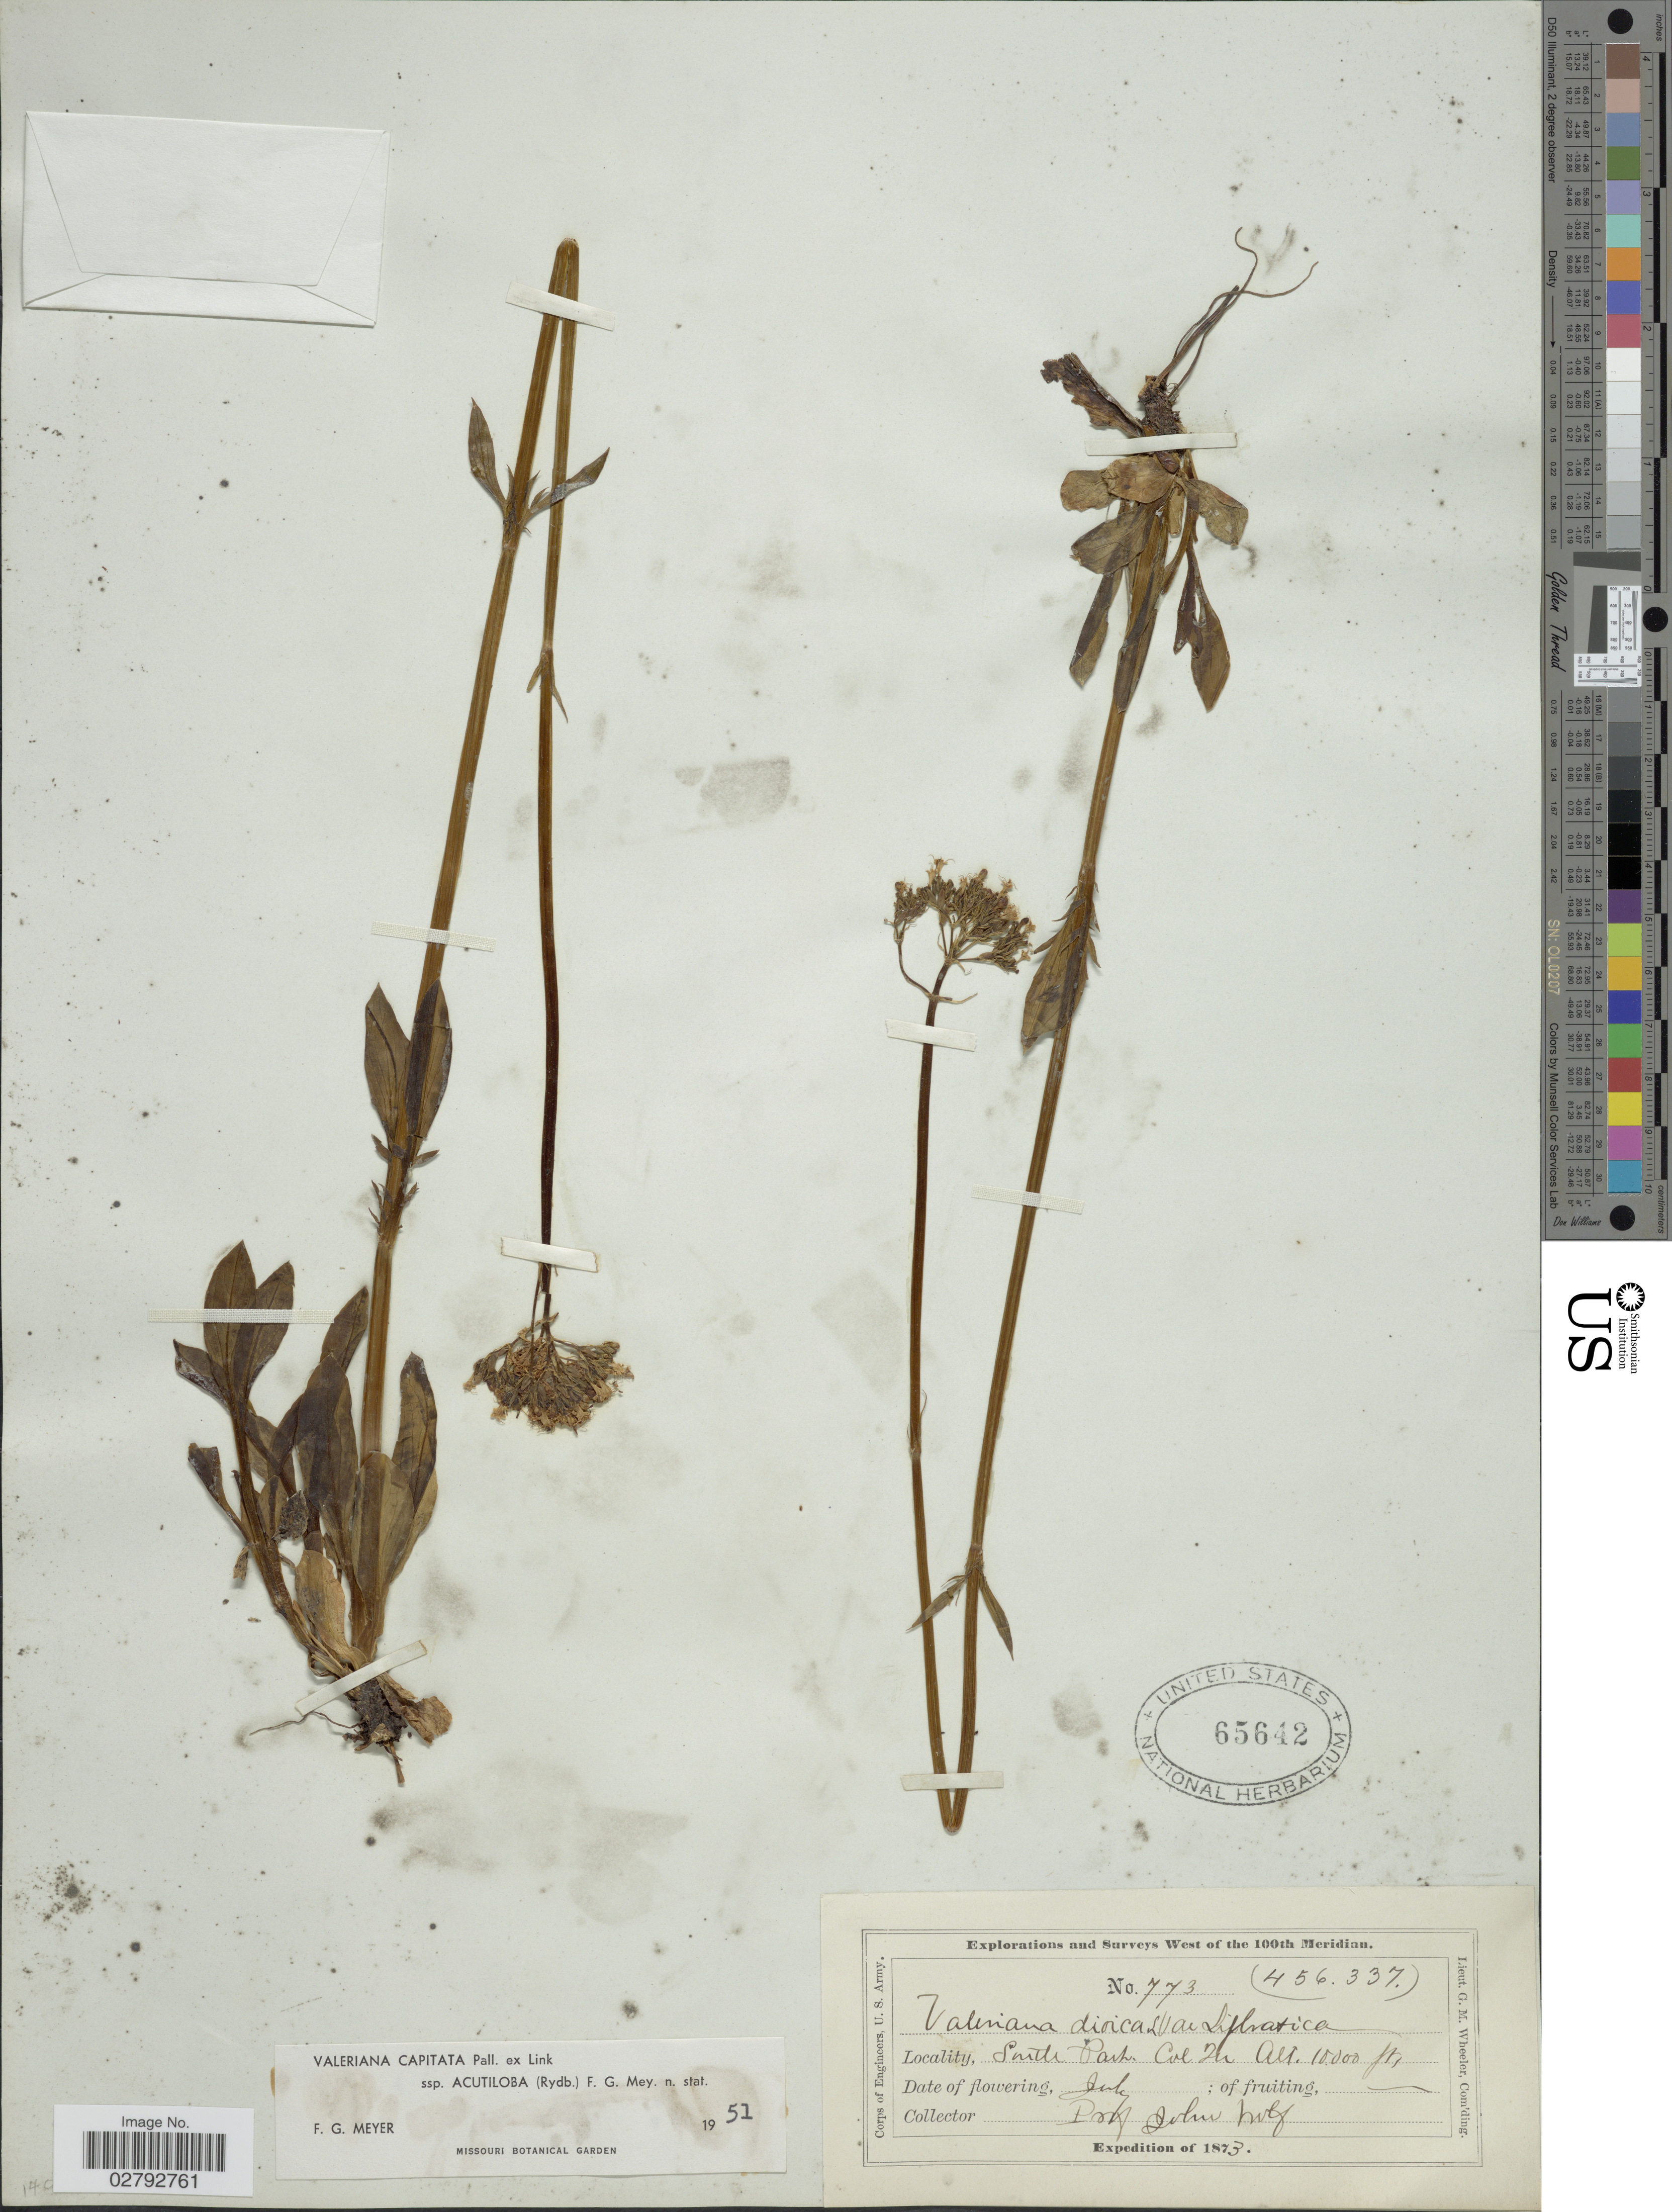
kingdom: Plantae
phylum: Tracheophyta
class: Magnoliopsida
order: Dipsacales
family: Caprifoliaceae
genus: Valeriana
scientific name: Valeriana capitata subsp. acutiloba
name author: Pall. ex Link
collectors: J. Wolf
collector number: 773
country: United States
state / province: Colorado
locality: South Park. Col Ter.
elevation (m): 3048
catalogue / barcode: US 65642